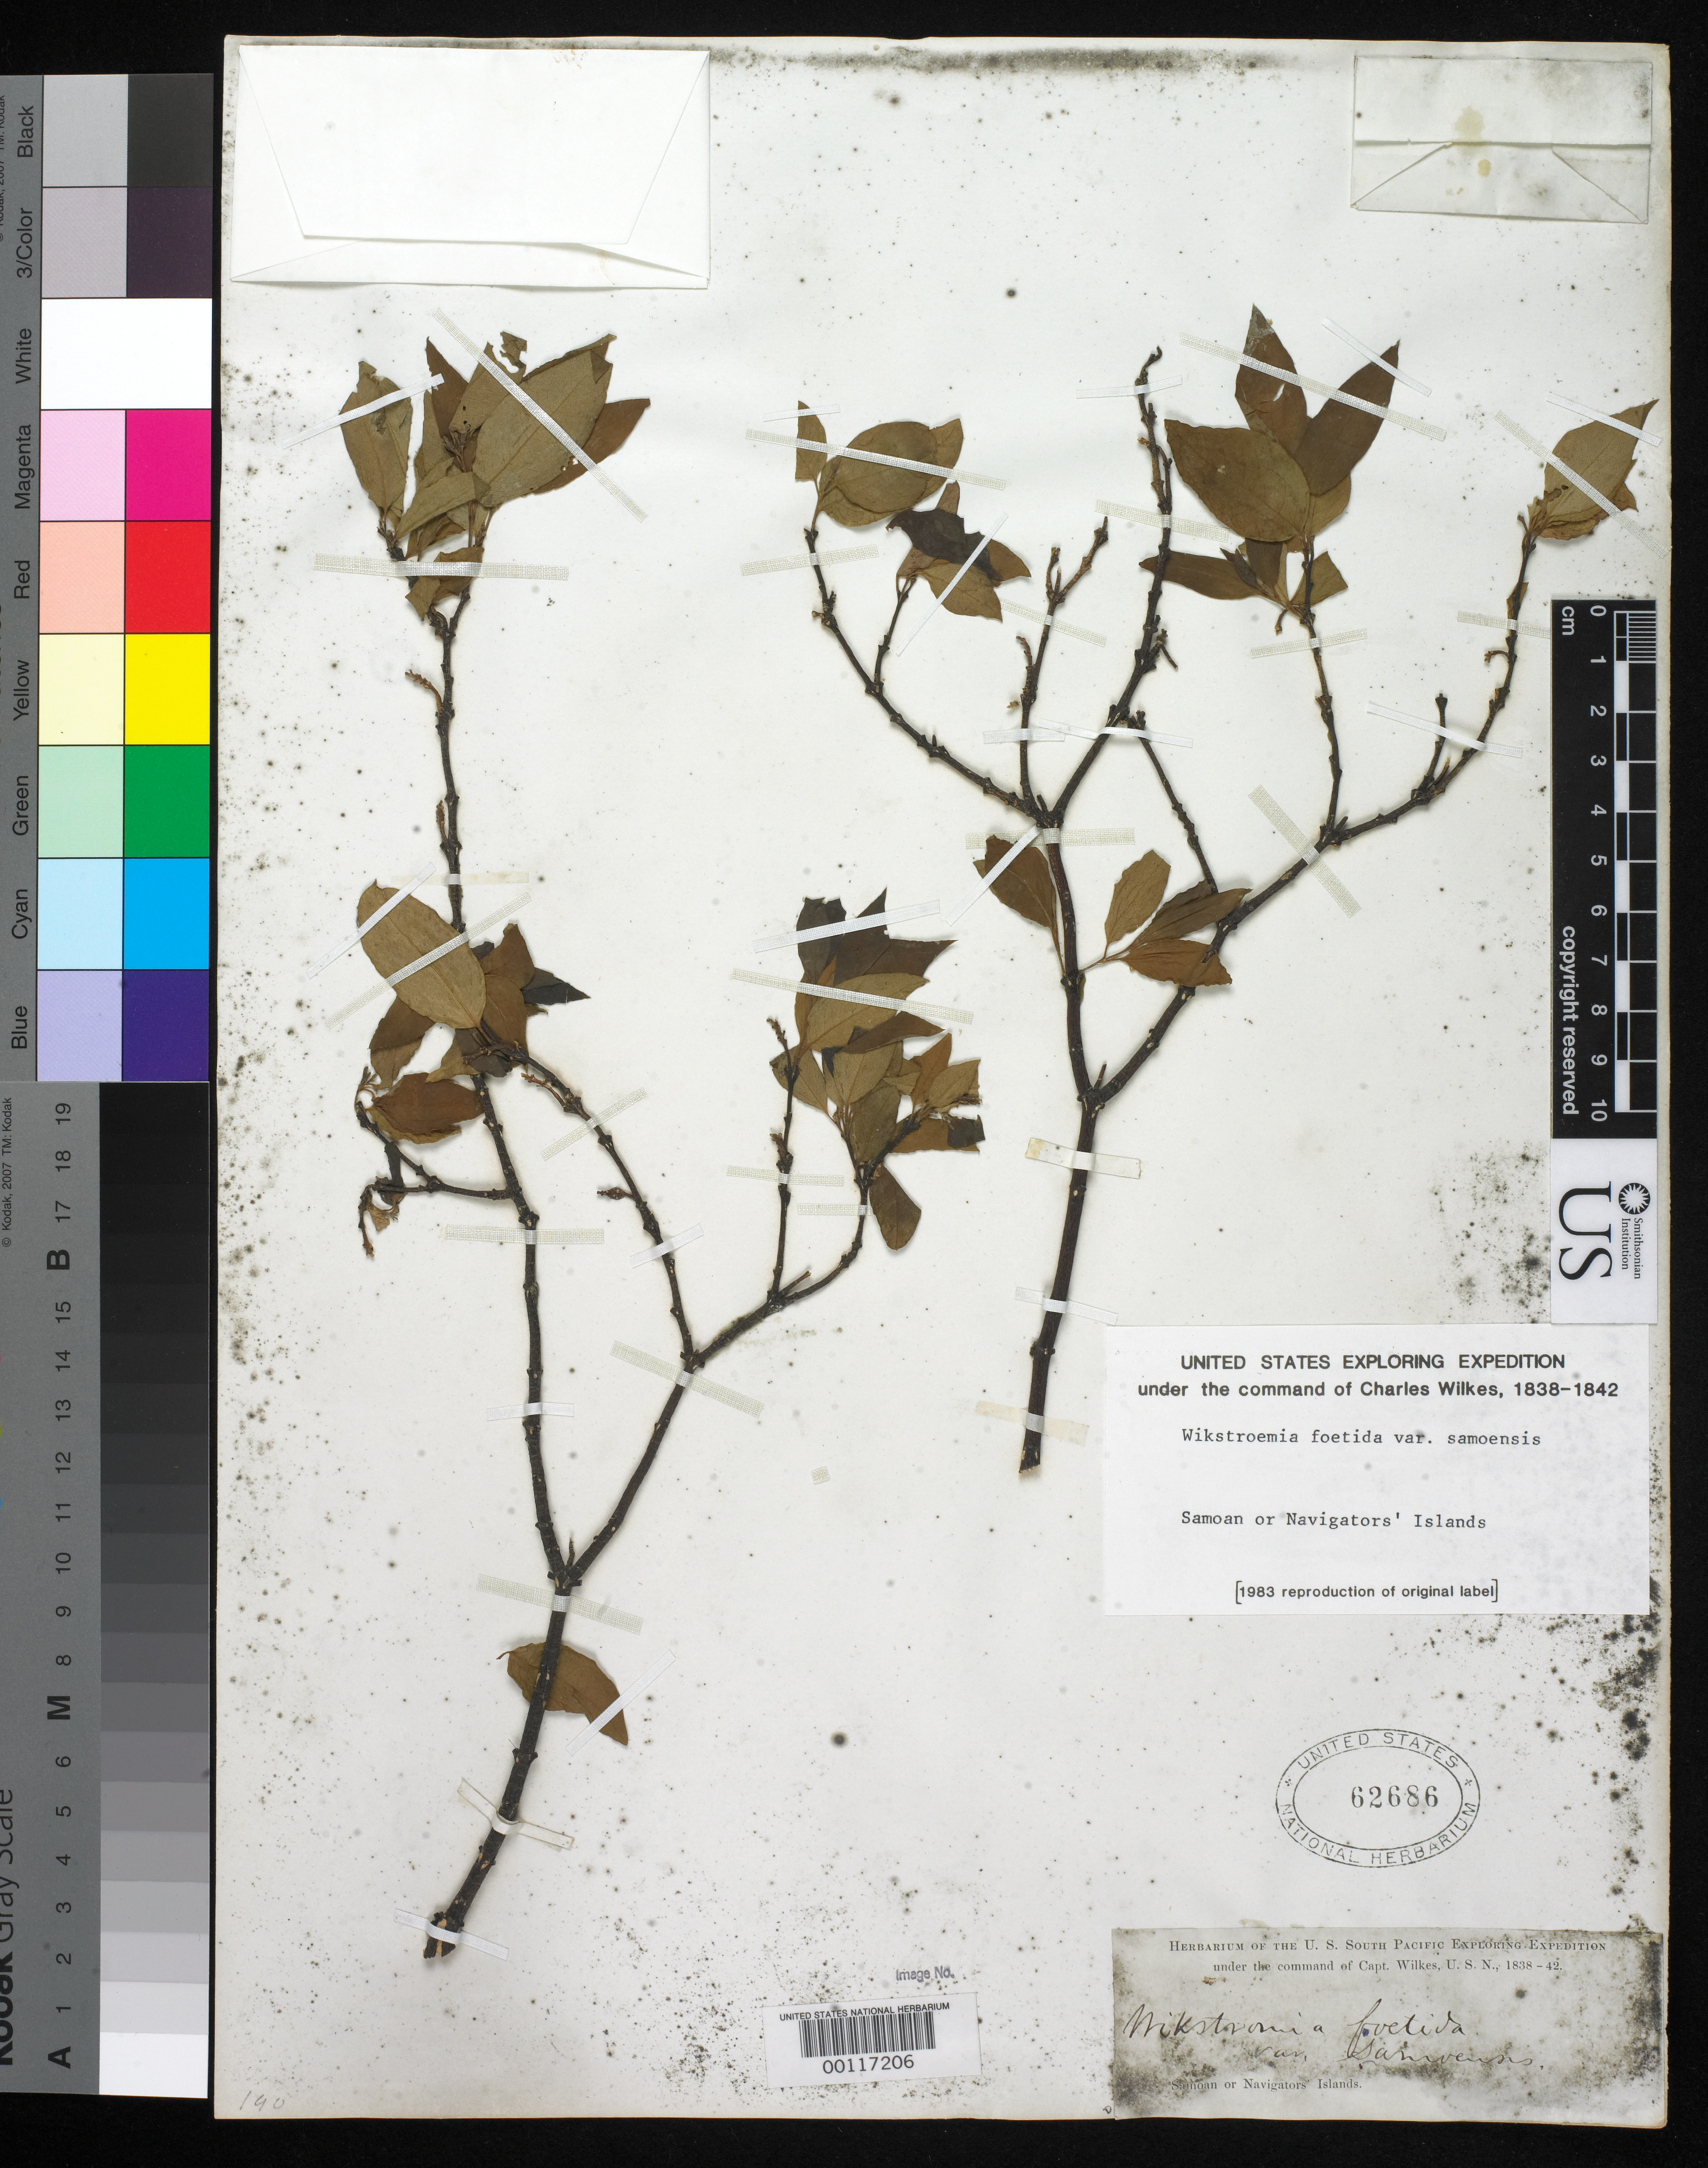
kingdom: Plantae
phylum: Tracheophyta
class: Magnoliopsida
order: Malvales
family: Thymelaeaceae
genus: Wikstroemia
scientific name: Wikstroemia foetida var. samoensis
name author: A. Gray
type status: Type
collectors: Wilkes Explor. Exped.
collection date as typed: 1838 to -- --- 1842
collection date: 1838/1842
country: American Samoa / Samoa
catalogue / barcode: US 62686